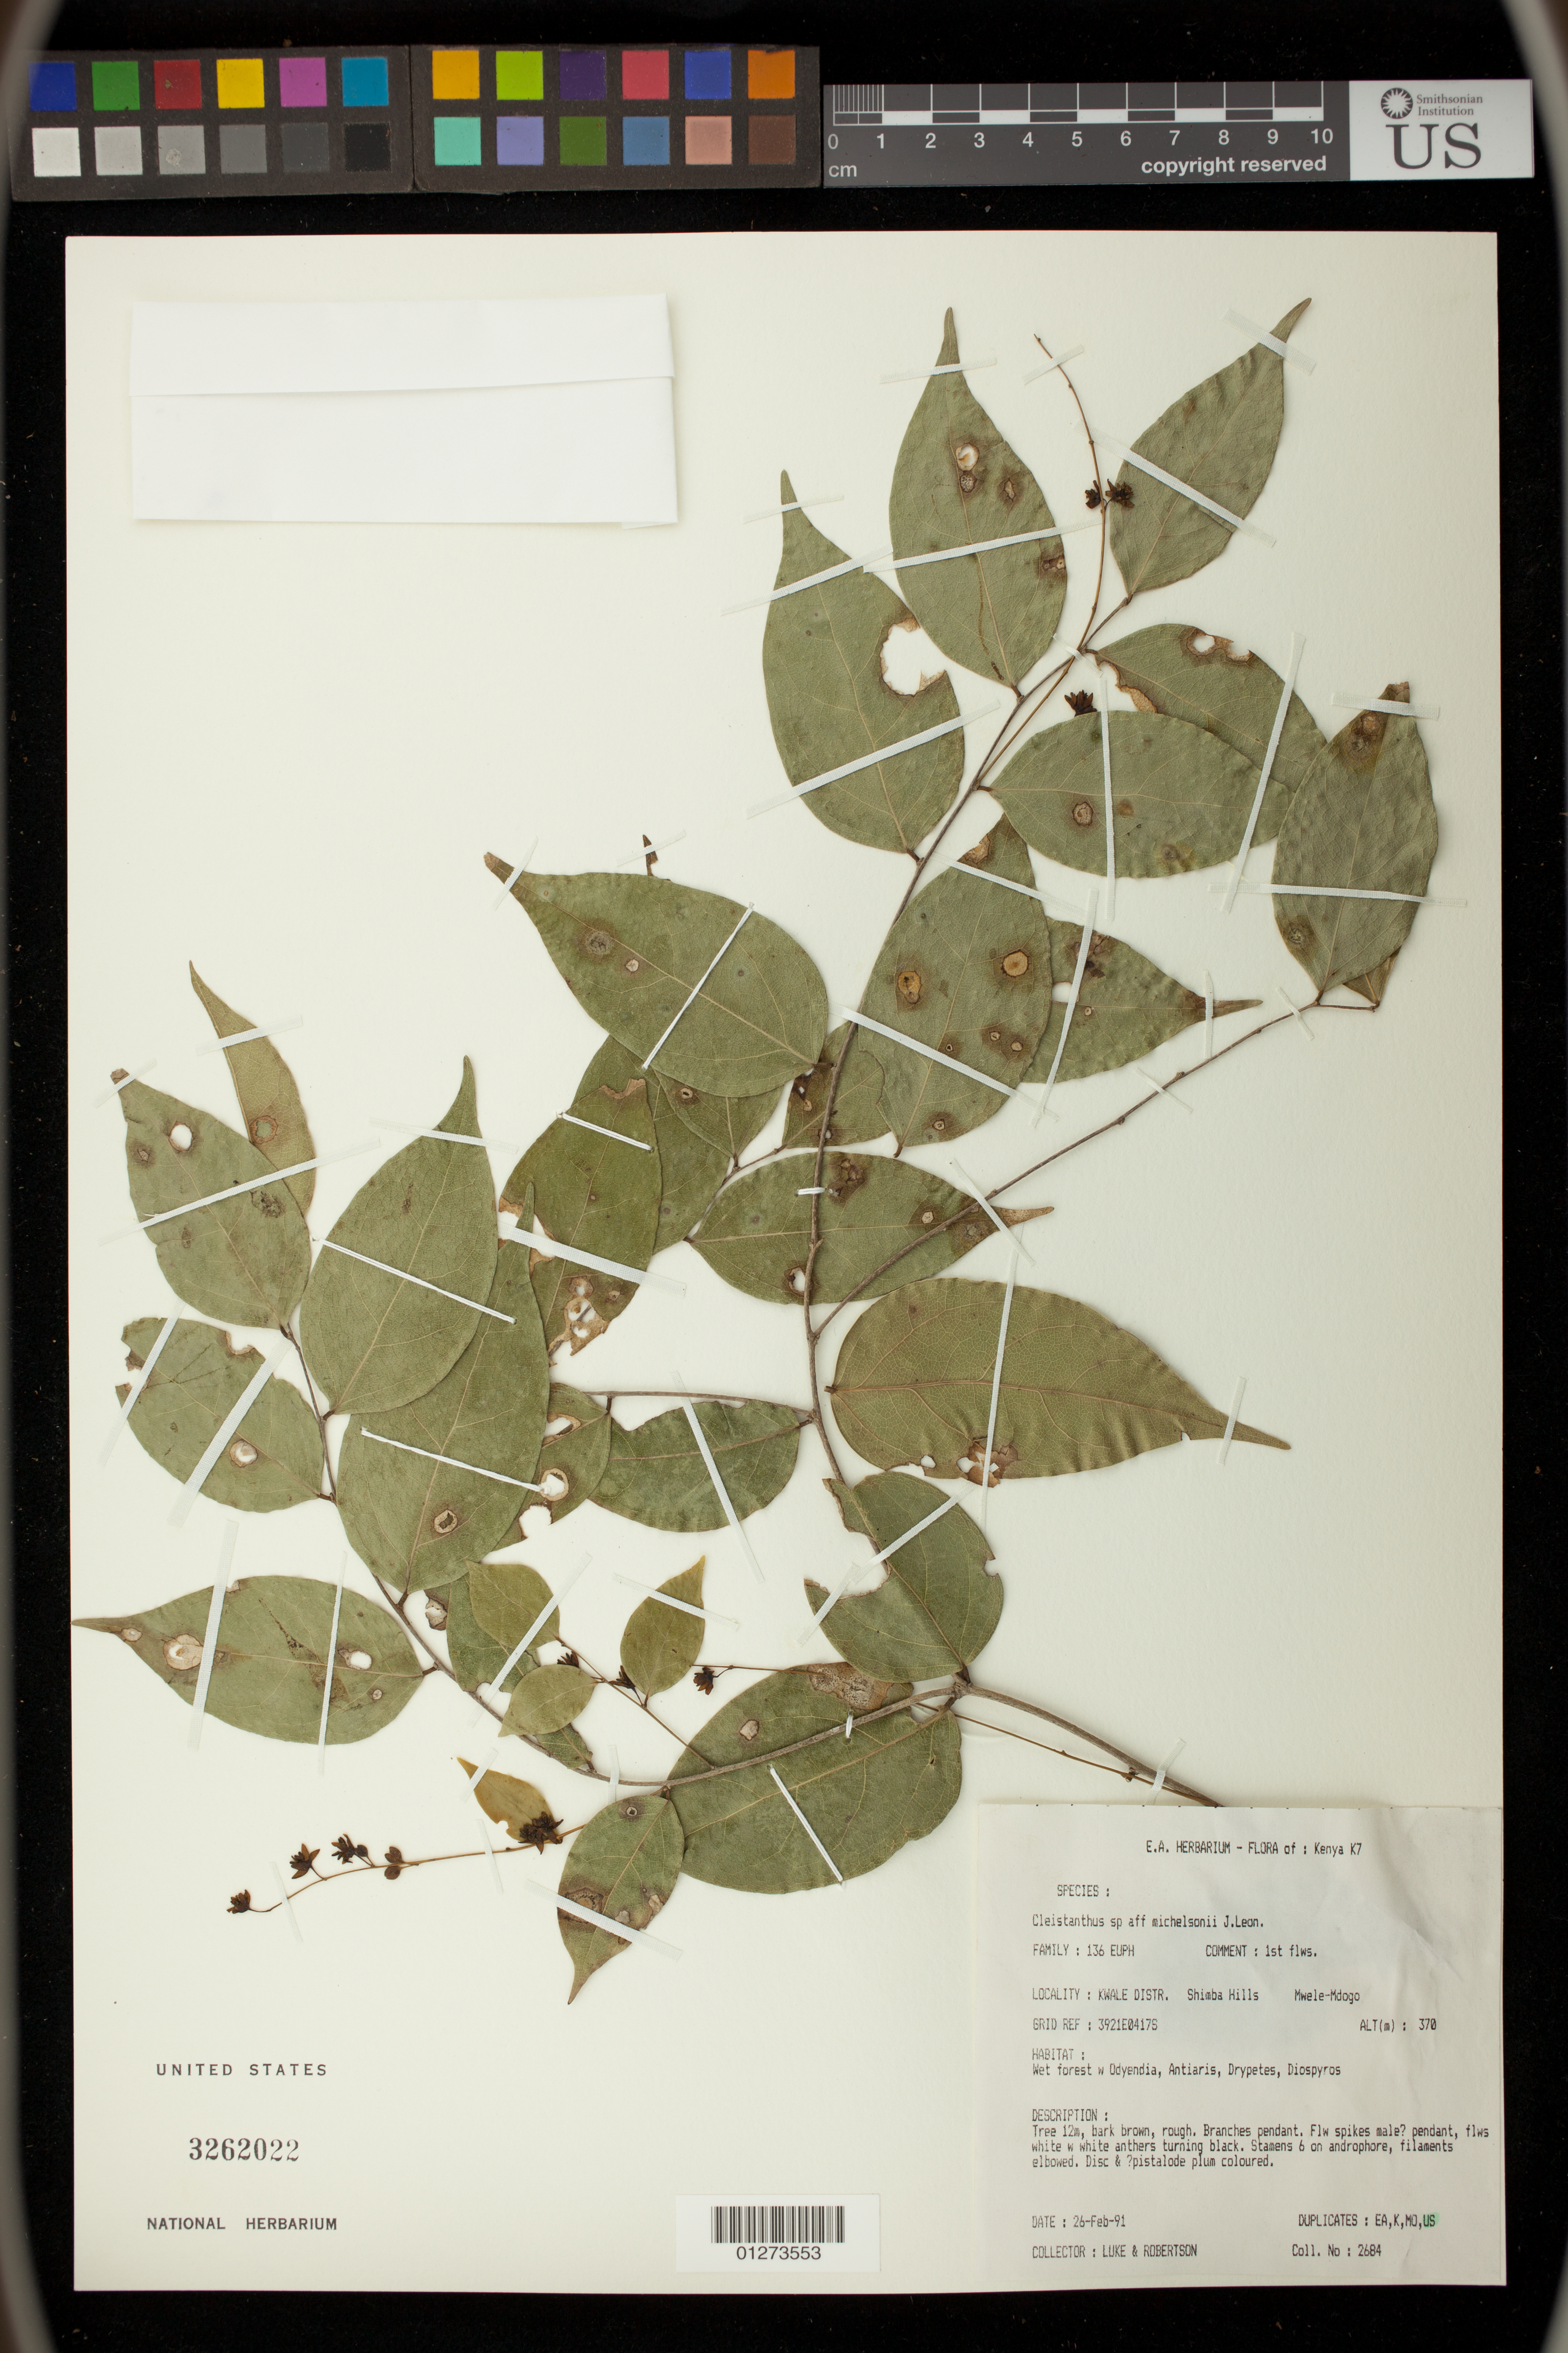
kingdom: Plantae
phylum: Tracheophyta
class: Magnoliopsida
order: Malpighiales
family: Phyllanthaceae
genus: Cleistanthus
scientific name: Cleistanthus michelsonii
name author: J. Léonard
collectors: -- Luke & -. Robertson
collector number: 2684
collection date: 1991-02-26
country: Kenya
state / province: Kwale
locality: Shimba Hills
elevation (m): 370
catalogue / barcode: US 3262022